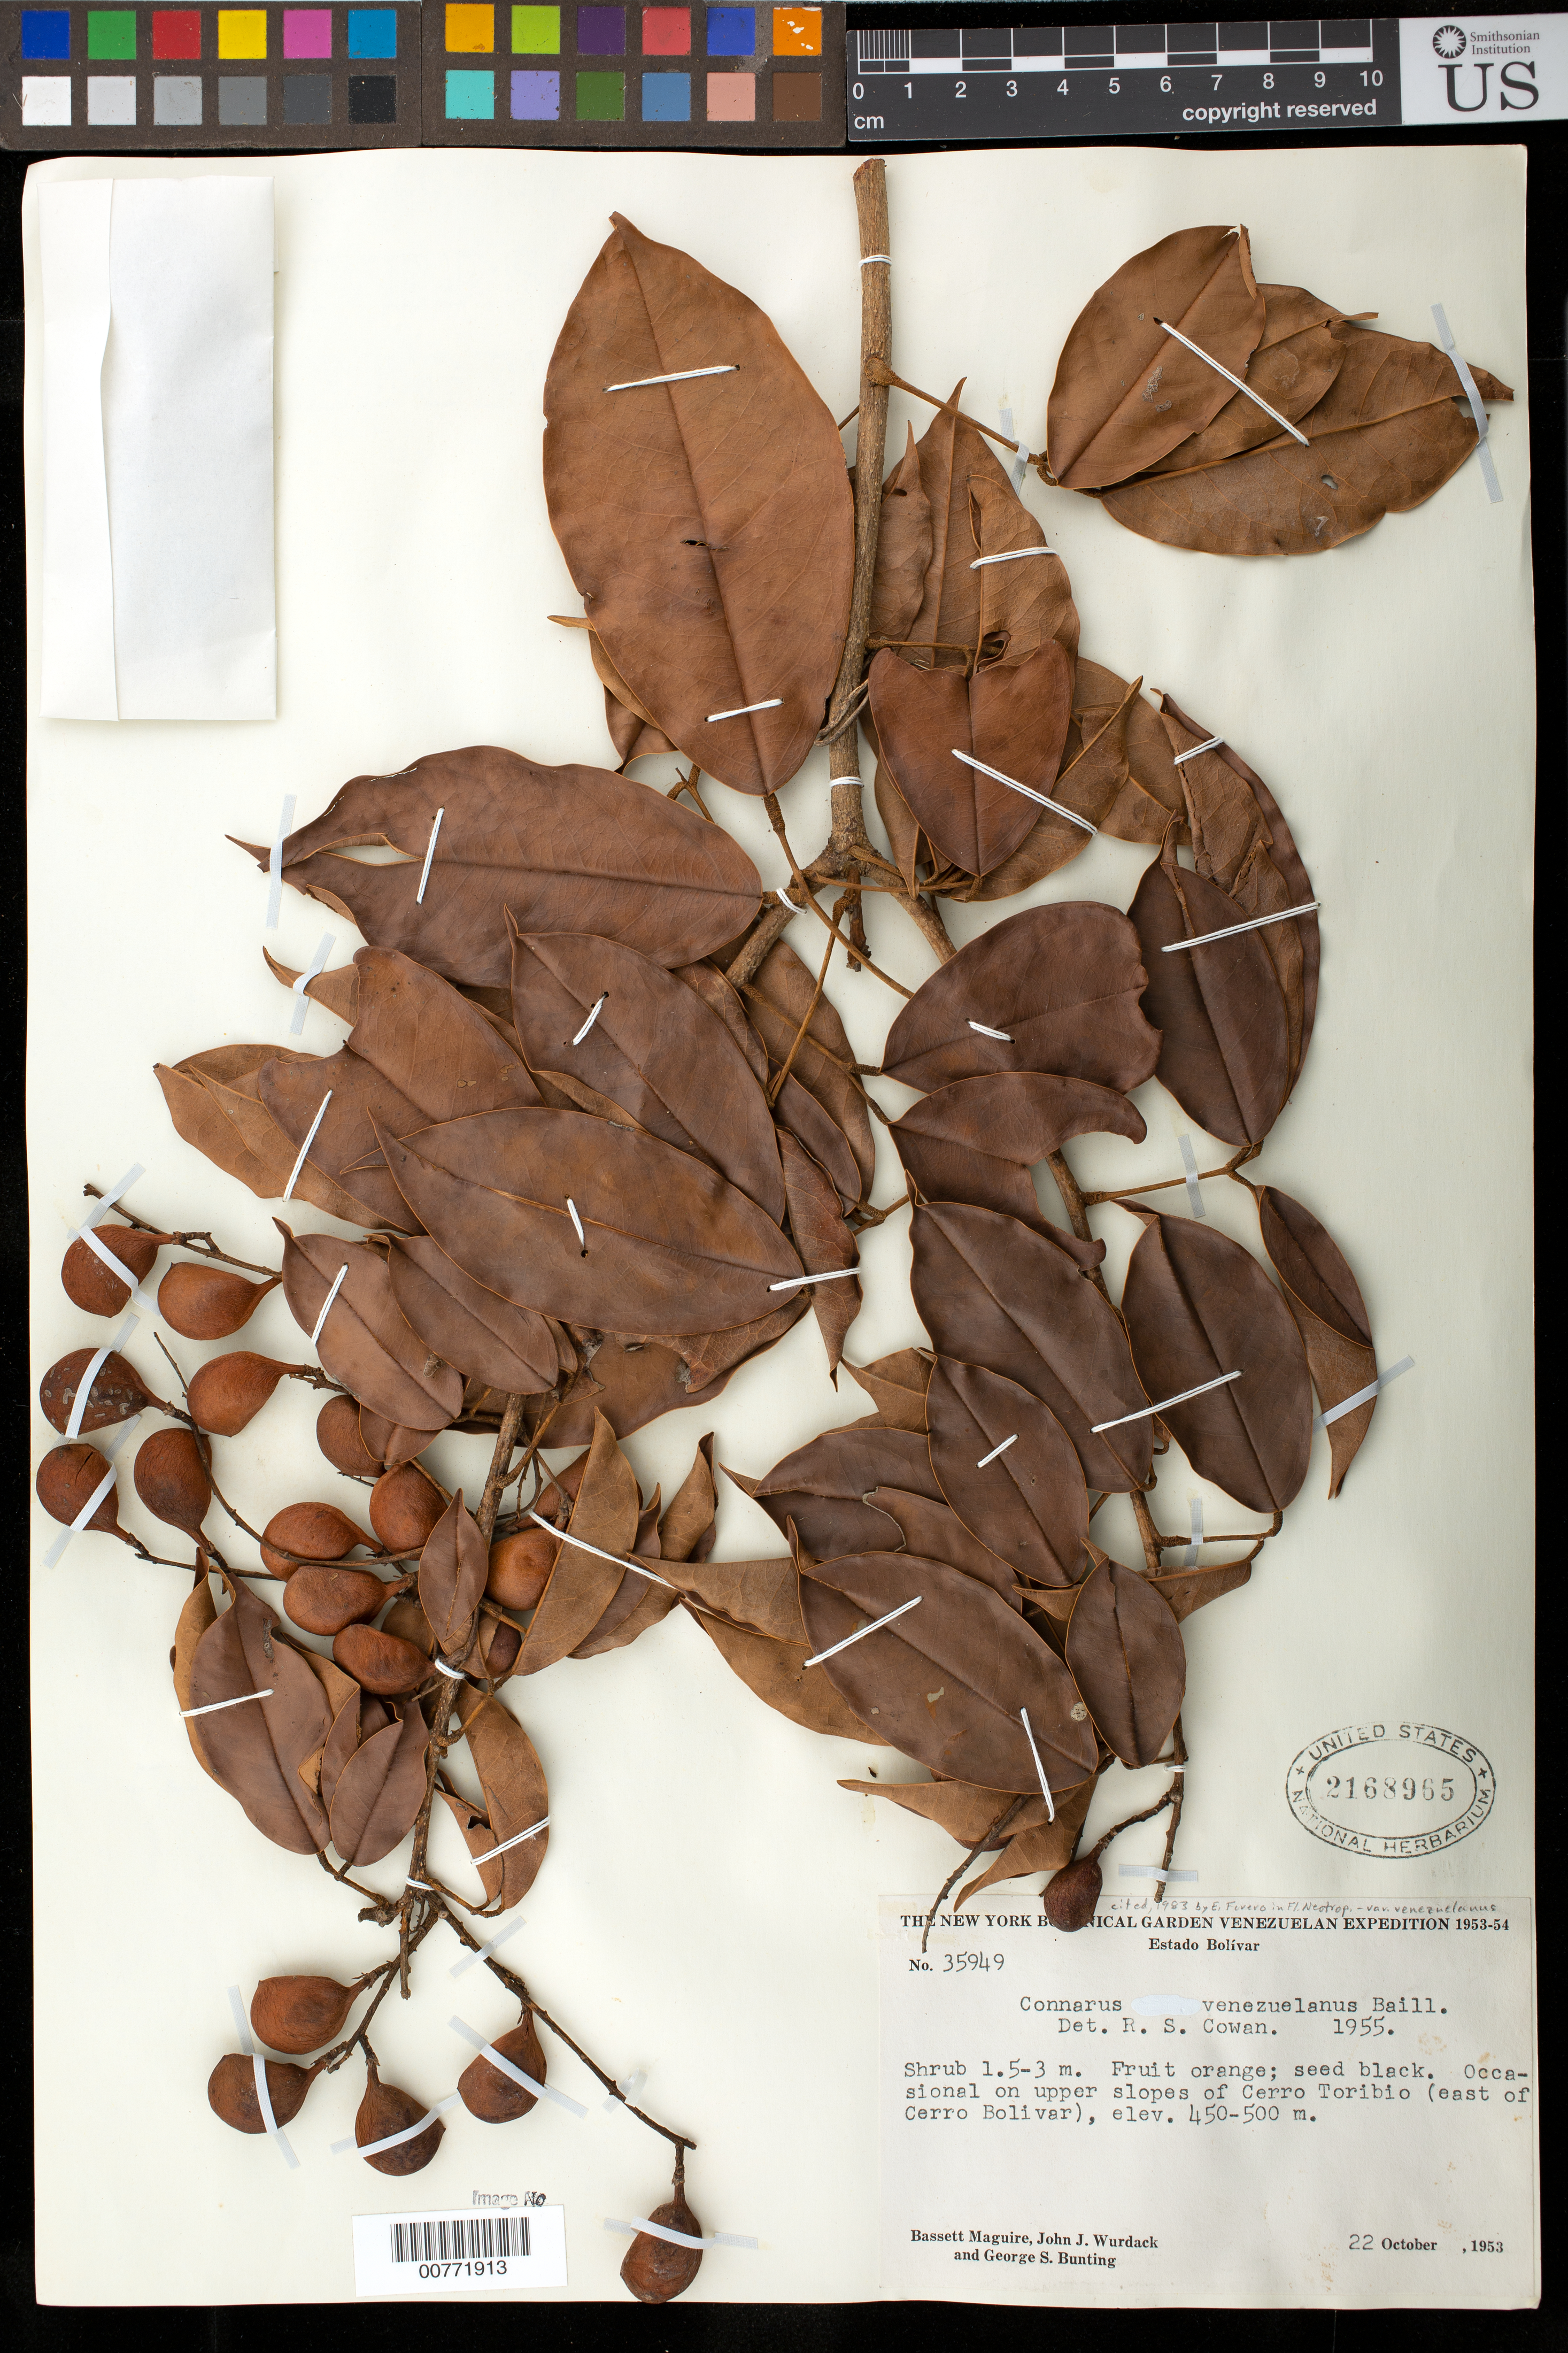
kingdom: Plantae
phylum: Tracheophyta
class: Magnoliopsida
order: Oxalidales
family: Connaraceae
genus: Connarus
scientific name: Connarus venezuelanus var. venezuelanus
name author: Baill.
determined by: Forero, E.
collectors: B. Maguire, J. J. Wurdack & G. S. Bunting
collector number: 35949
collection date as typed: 22-Oct-53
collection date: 1953-10-22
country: Venezuela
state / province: Bolívar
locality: Cerro Toribio, E of Cerro Bolívar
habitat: Upper slopes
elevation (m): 450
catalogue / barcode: US 2168965